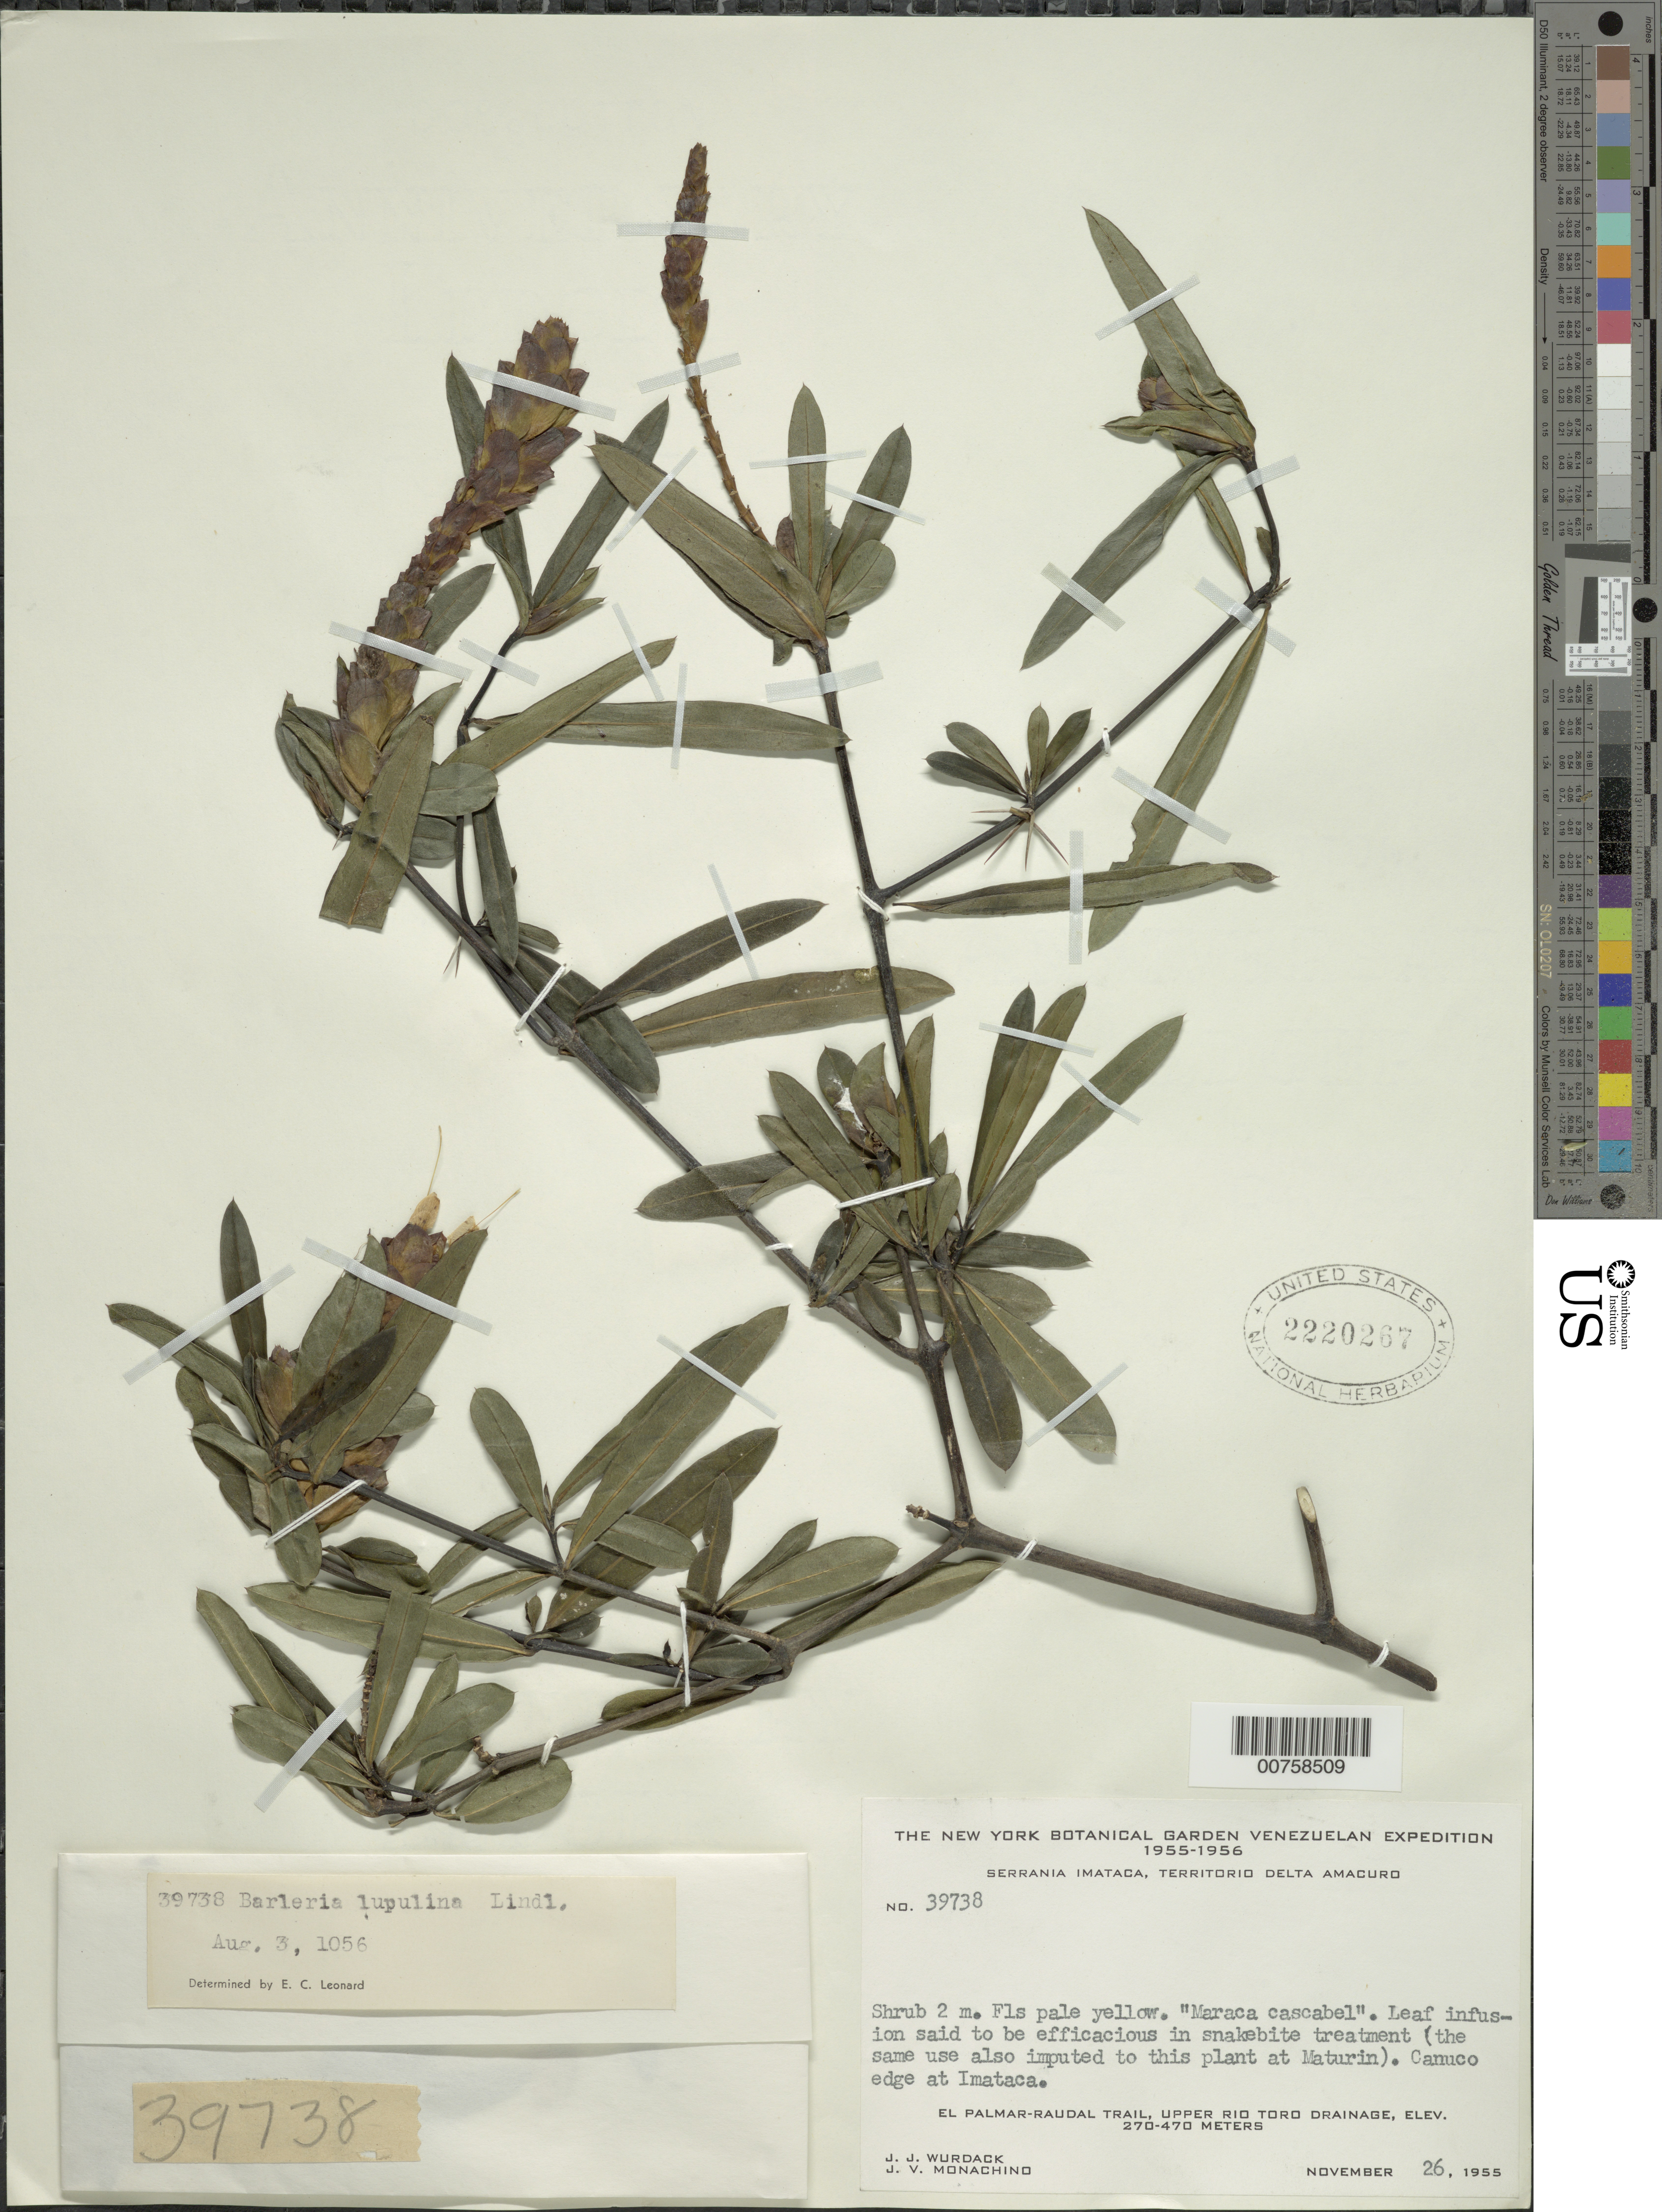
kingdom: Plantae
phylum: Tracheophyta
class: Magnoliopsida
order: Lamiales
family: Acanthaceae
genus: Barleria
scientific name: Barleria lupulina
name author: Lindl.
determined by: Leonard, Emery C., (US)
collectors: J. J. Wurdack & J. V. Monachino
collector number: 39738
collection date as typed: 26-Nov-55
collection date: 1955-11-26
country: Venezuela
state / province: Delta Amacuro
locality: El Palmar-Raudal Trail, Upper Río Toro Drainage, canuco edge at Imataca.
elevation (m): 270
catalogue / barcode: US 2220267